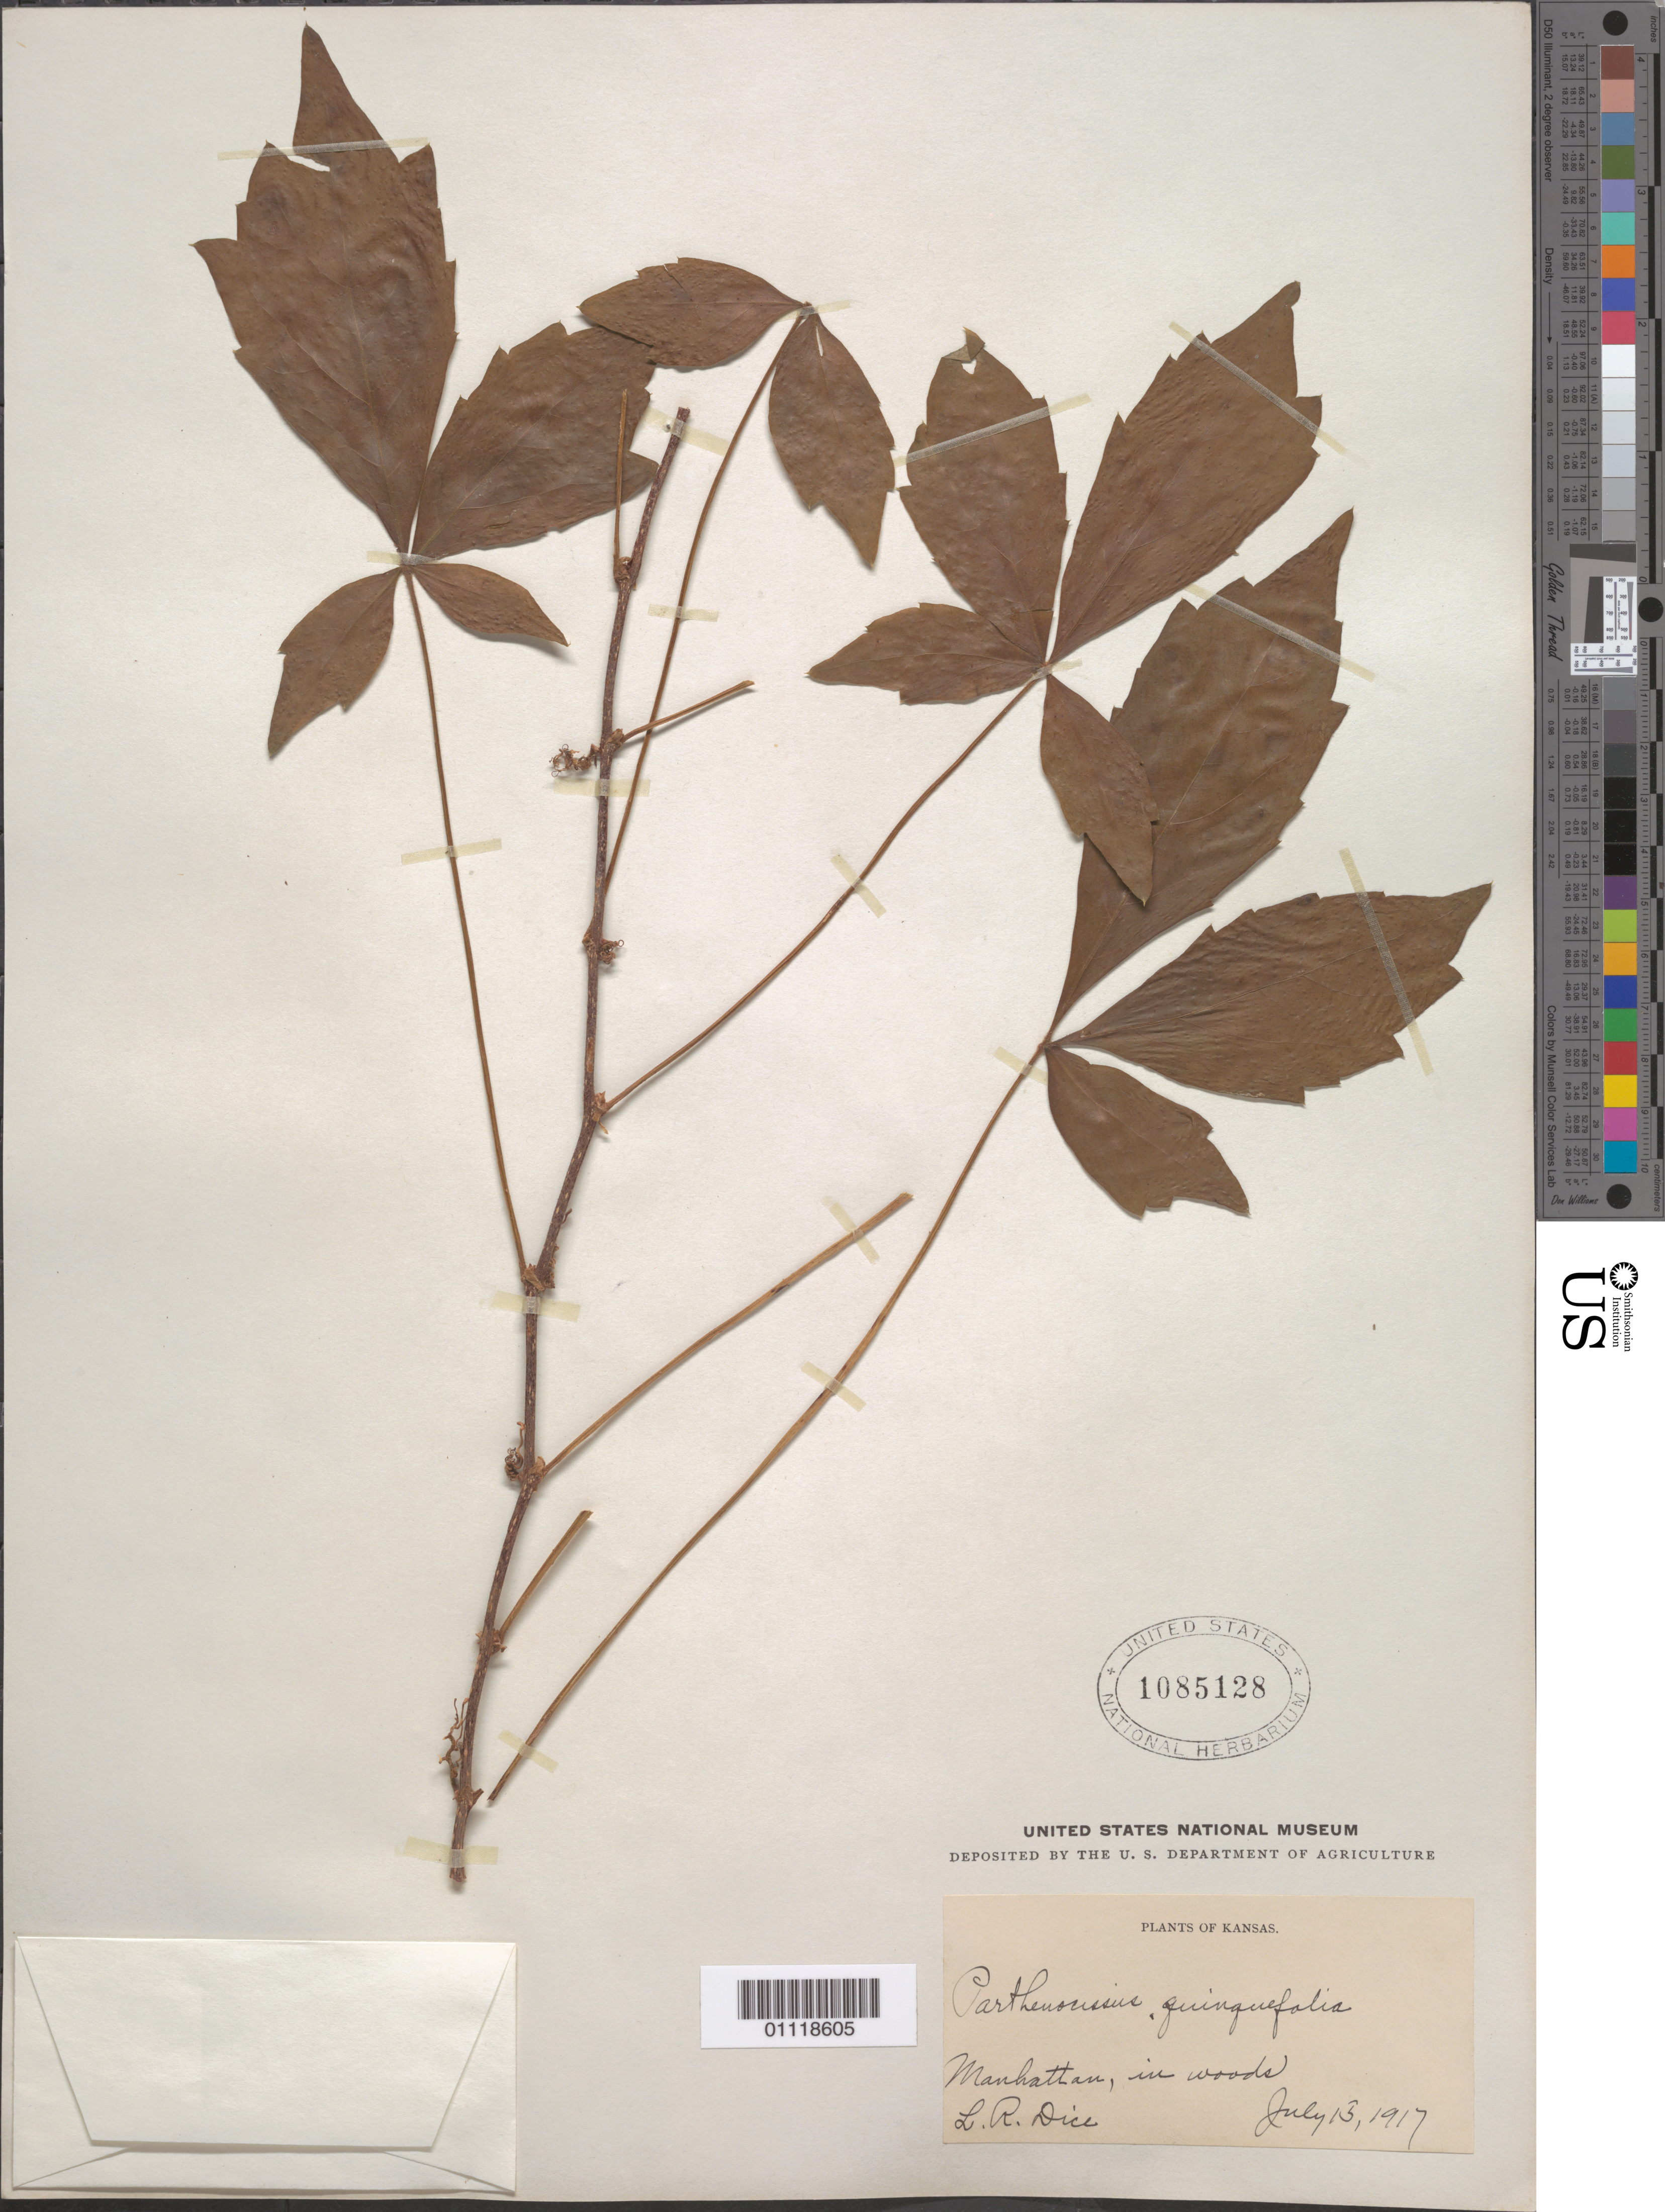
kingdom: Plantae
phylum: Tracheophyta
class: Magnoliopsida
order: Vitales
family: Vitaceae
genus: Parthenocissus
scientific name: Parthenocissus quinquefolia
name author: (L.) Planch.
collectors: L. Dice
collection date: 1917-07-13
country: United States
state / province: Kansas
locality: Manhattan.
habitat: In woods.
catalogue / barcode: US 1085128